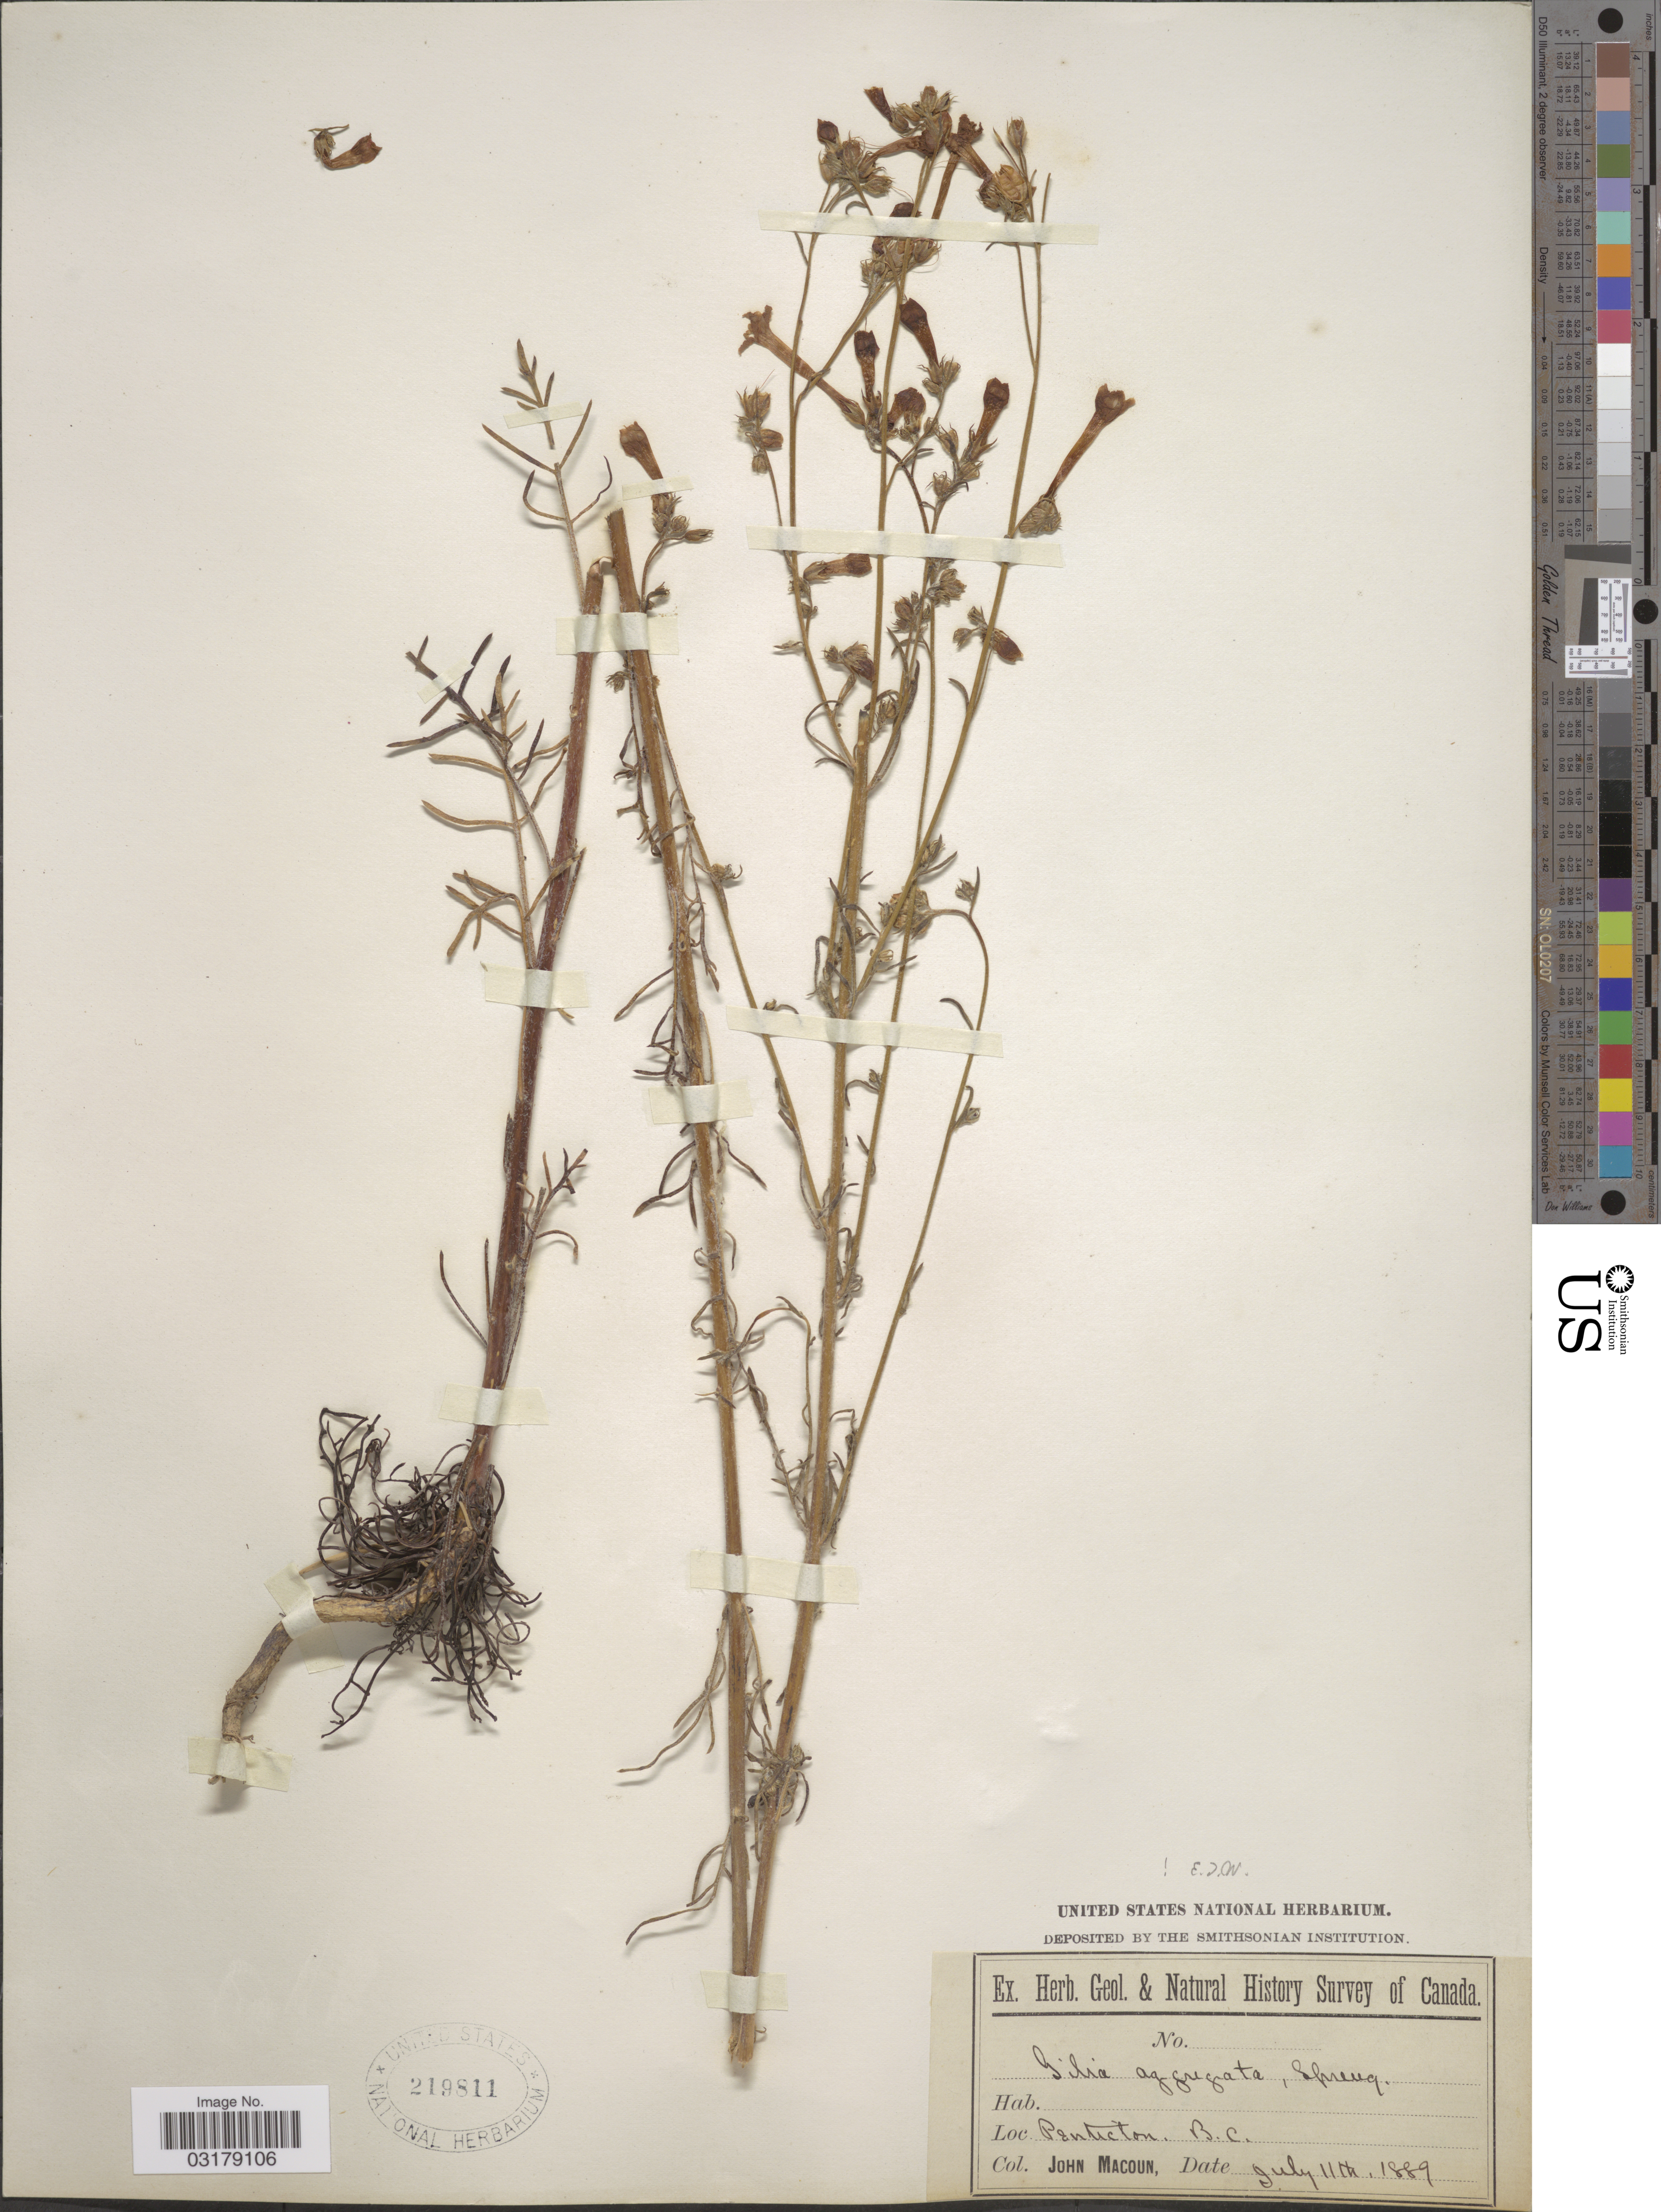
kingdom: Plantae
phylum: Tracheophyta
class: Magnoliopsida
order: Ericales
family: Polemoniaceae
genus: Ipomopsis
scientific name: Ipomopsis aggregata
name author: (Pursh) V.E. Grant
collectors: J. Macoun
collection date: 1889-07-11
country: Canada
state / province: British Columbia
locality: Penticton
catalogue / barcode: US 219811